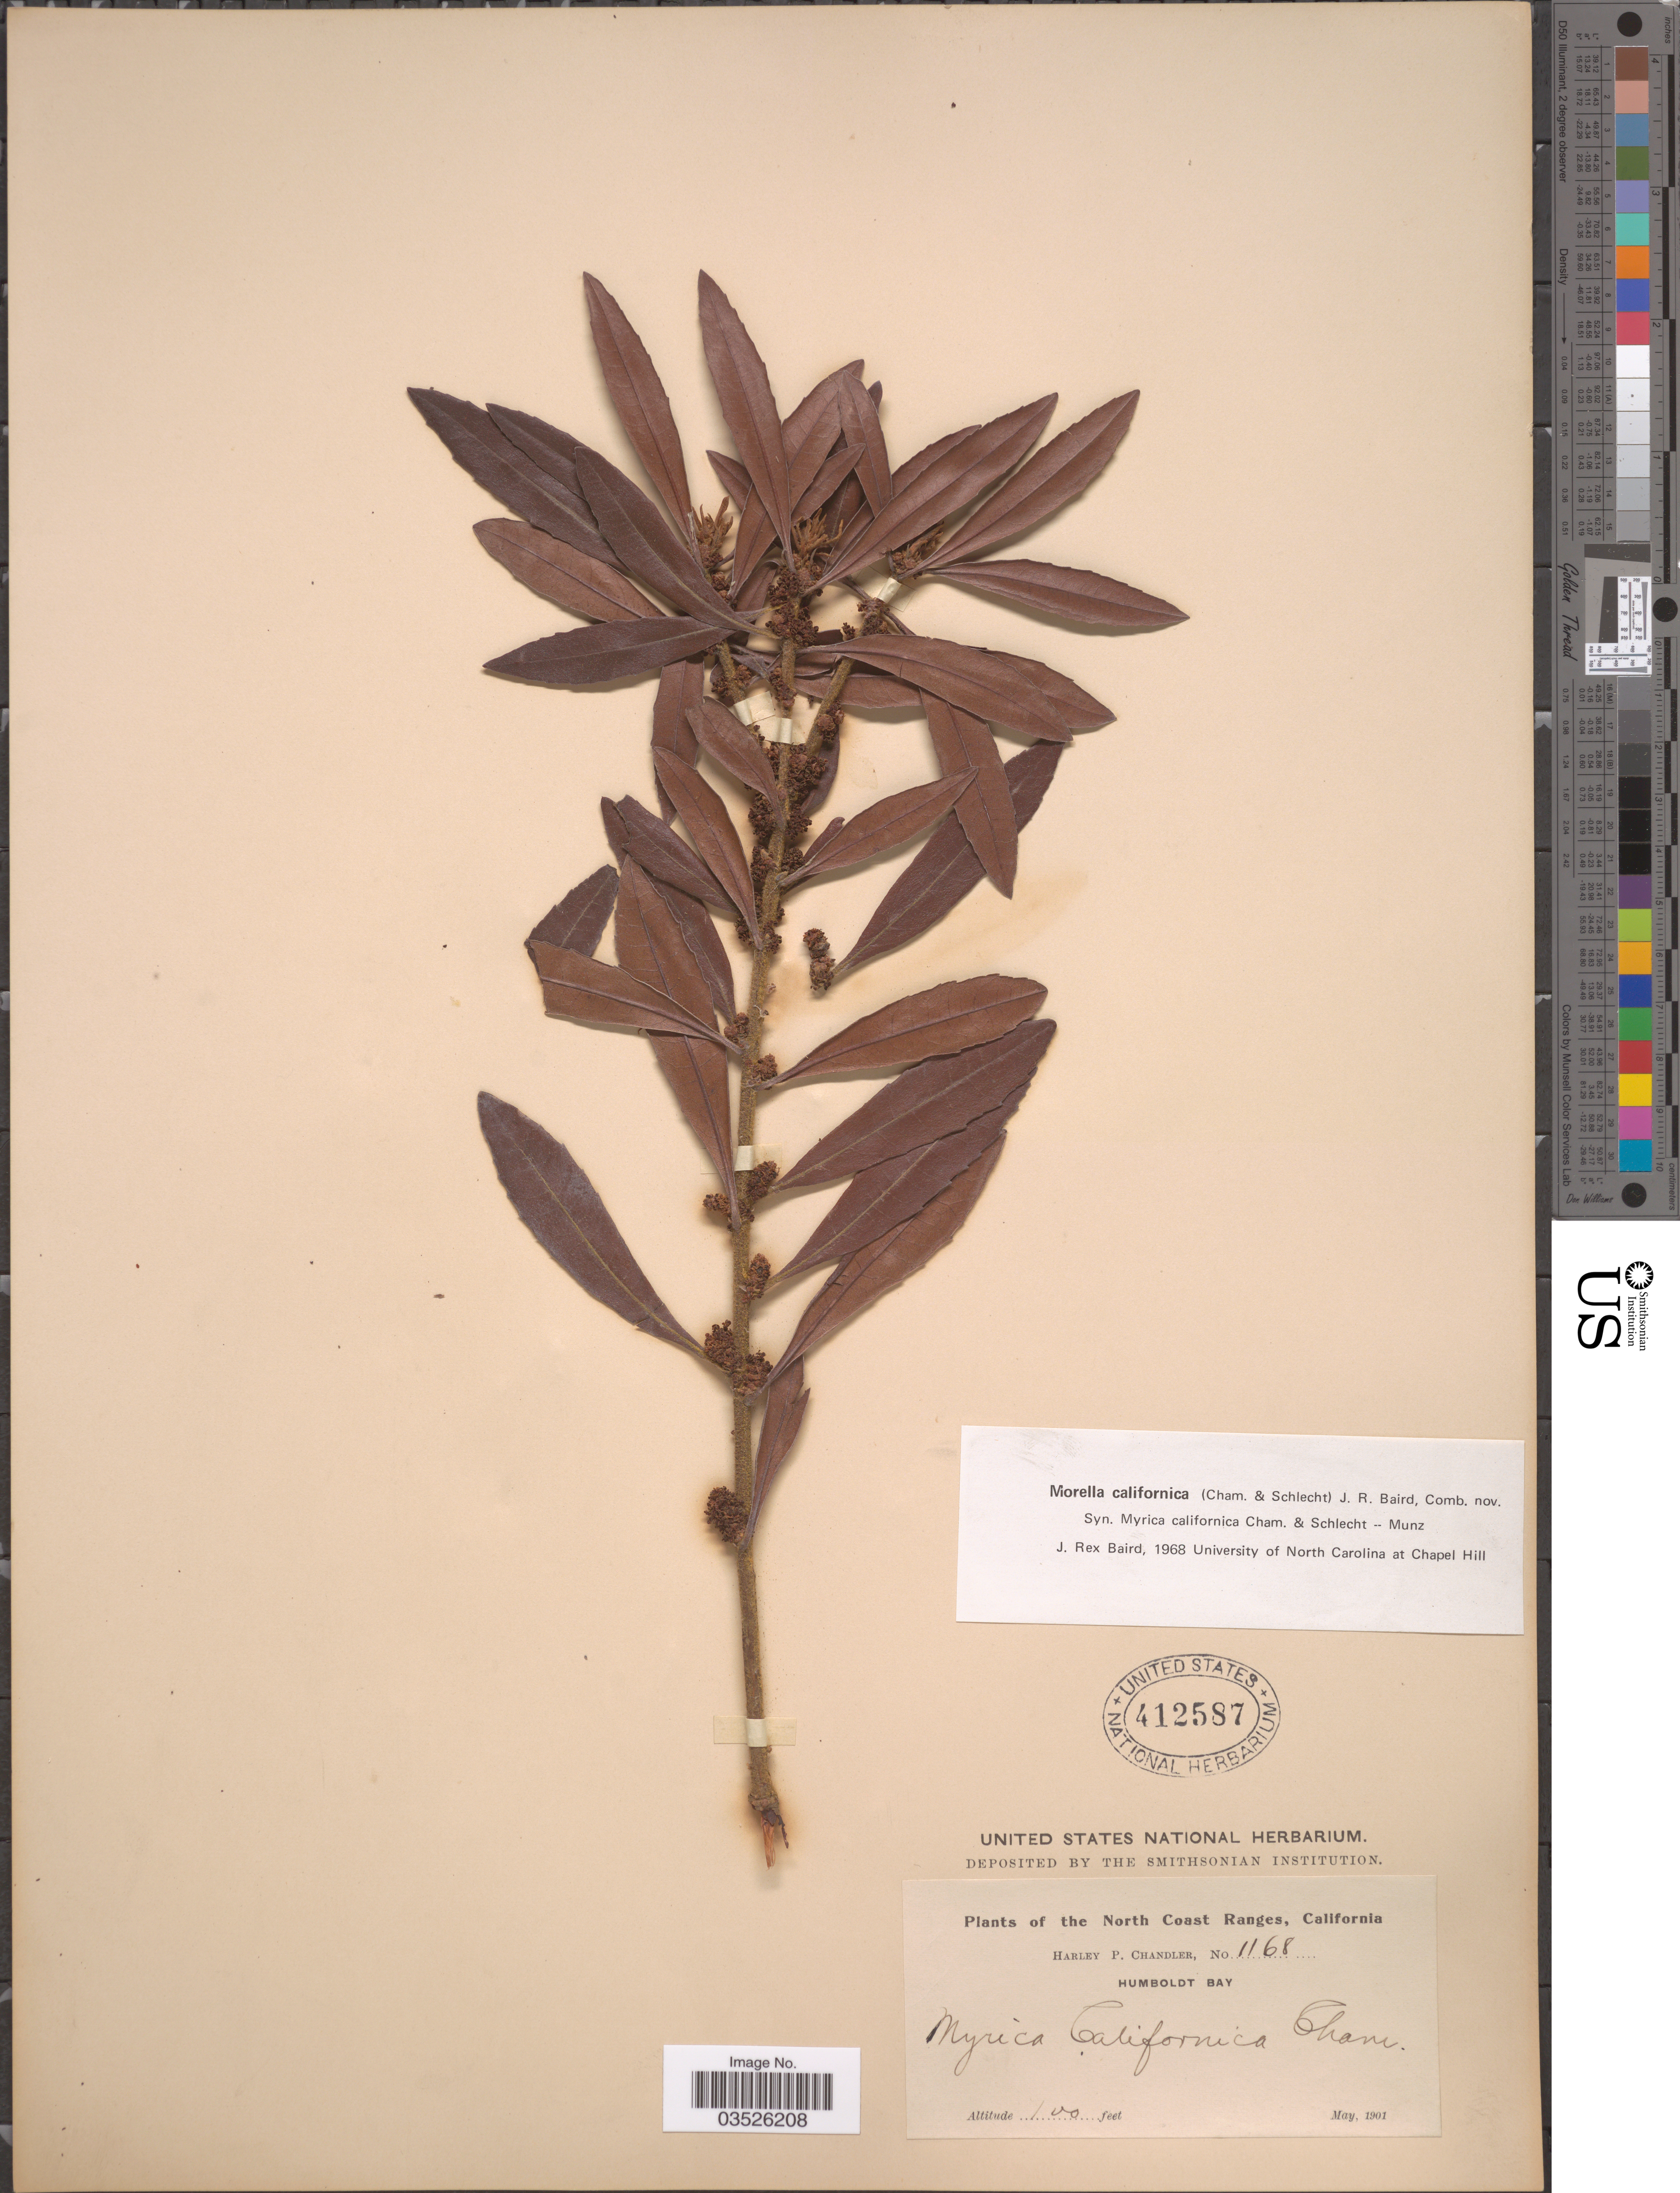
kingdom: Plantae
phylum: Tracheophyta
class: Magnoliopsida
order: Fagales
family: Myricaceae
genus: Morella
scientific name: Morella californica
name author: (Cham.) Wilbur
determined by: Strong, Mark T., (BOT), Smithsonian Institution - National Museum of Natural History (UNITED STATES)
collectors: H. Chandler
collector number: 1168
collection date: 1901-05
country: United States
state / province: California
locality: The North Coast Ranges. Humboldt Bay.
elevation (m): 30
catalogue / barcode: US 412587